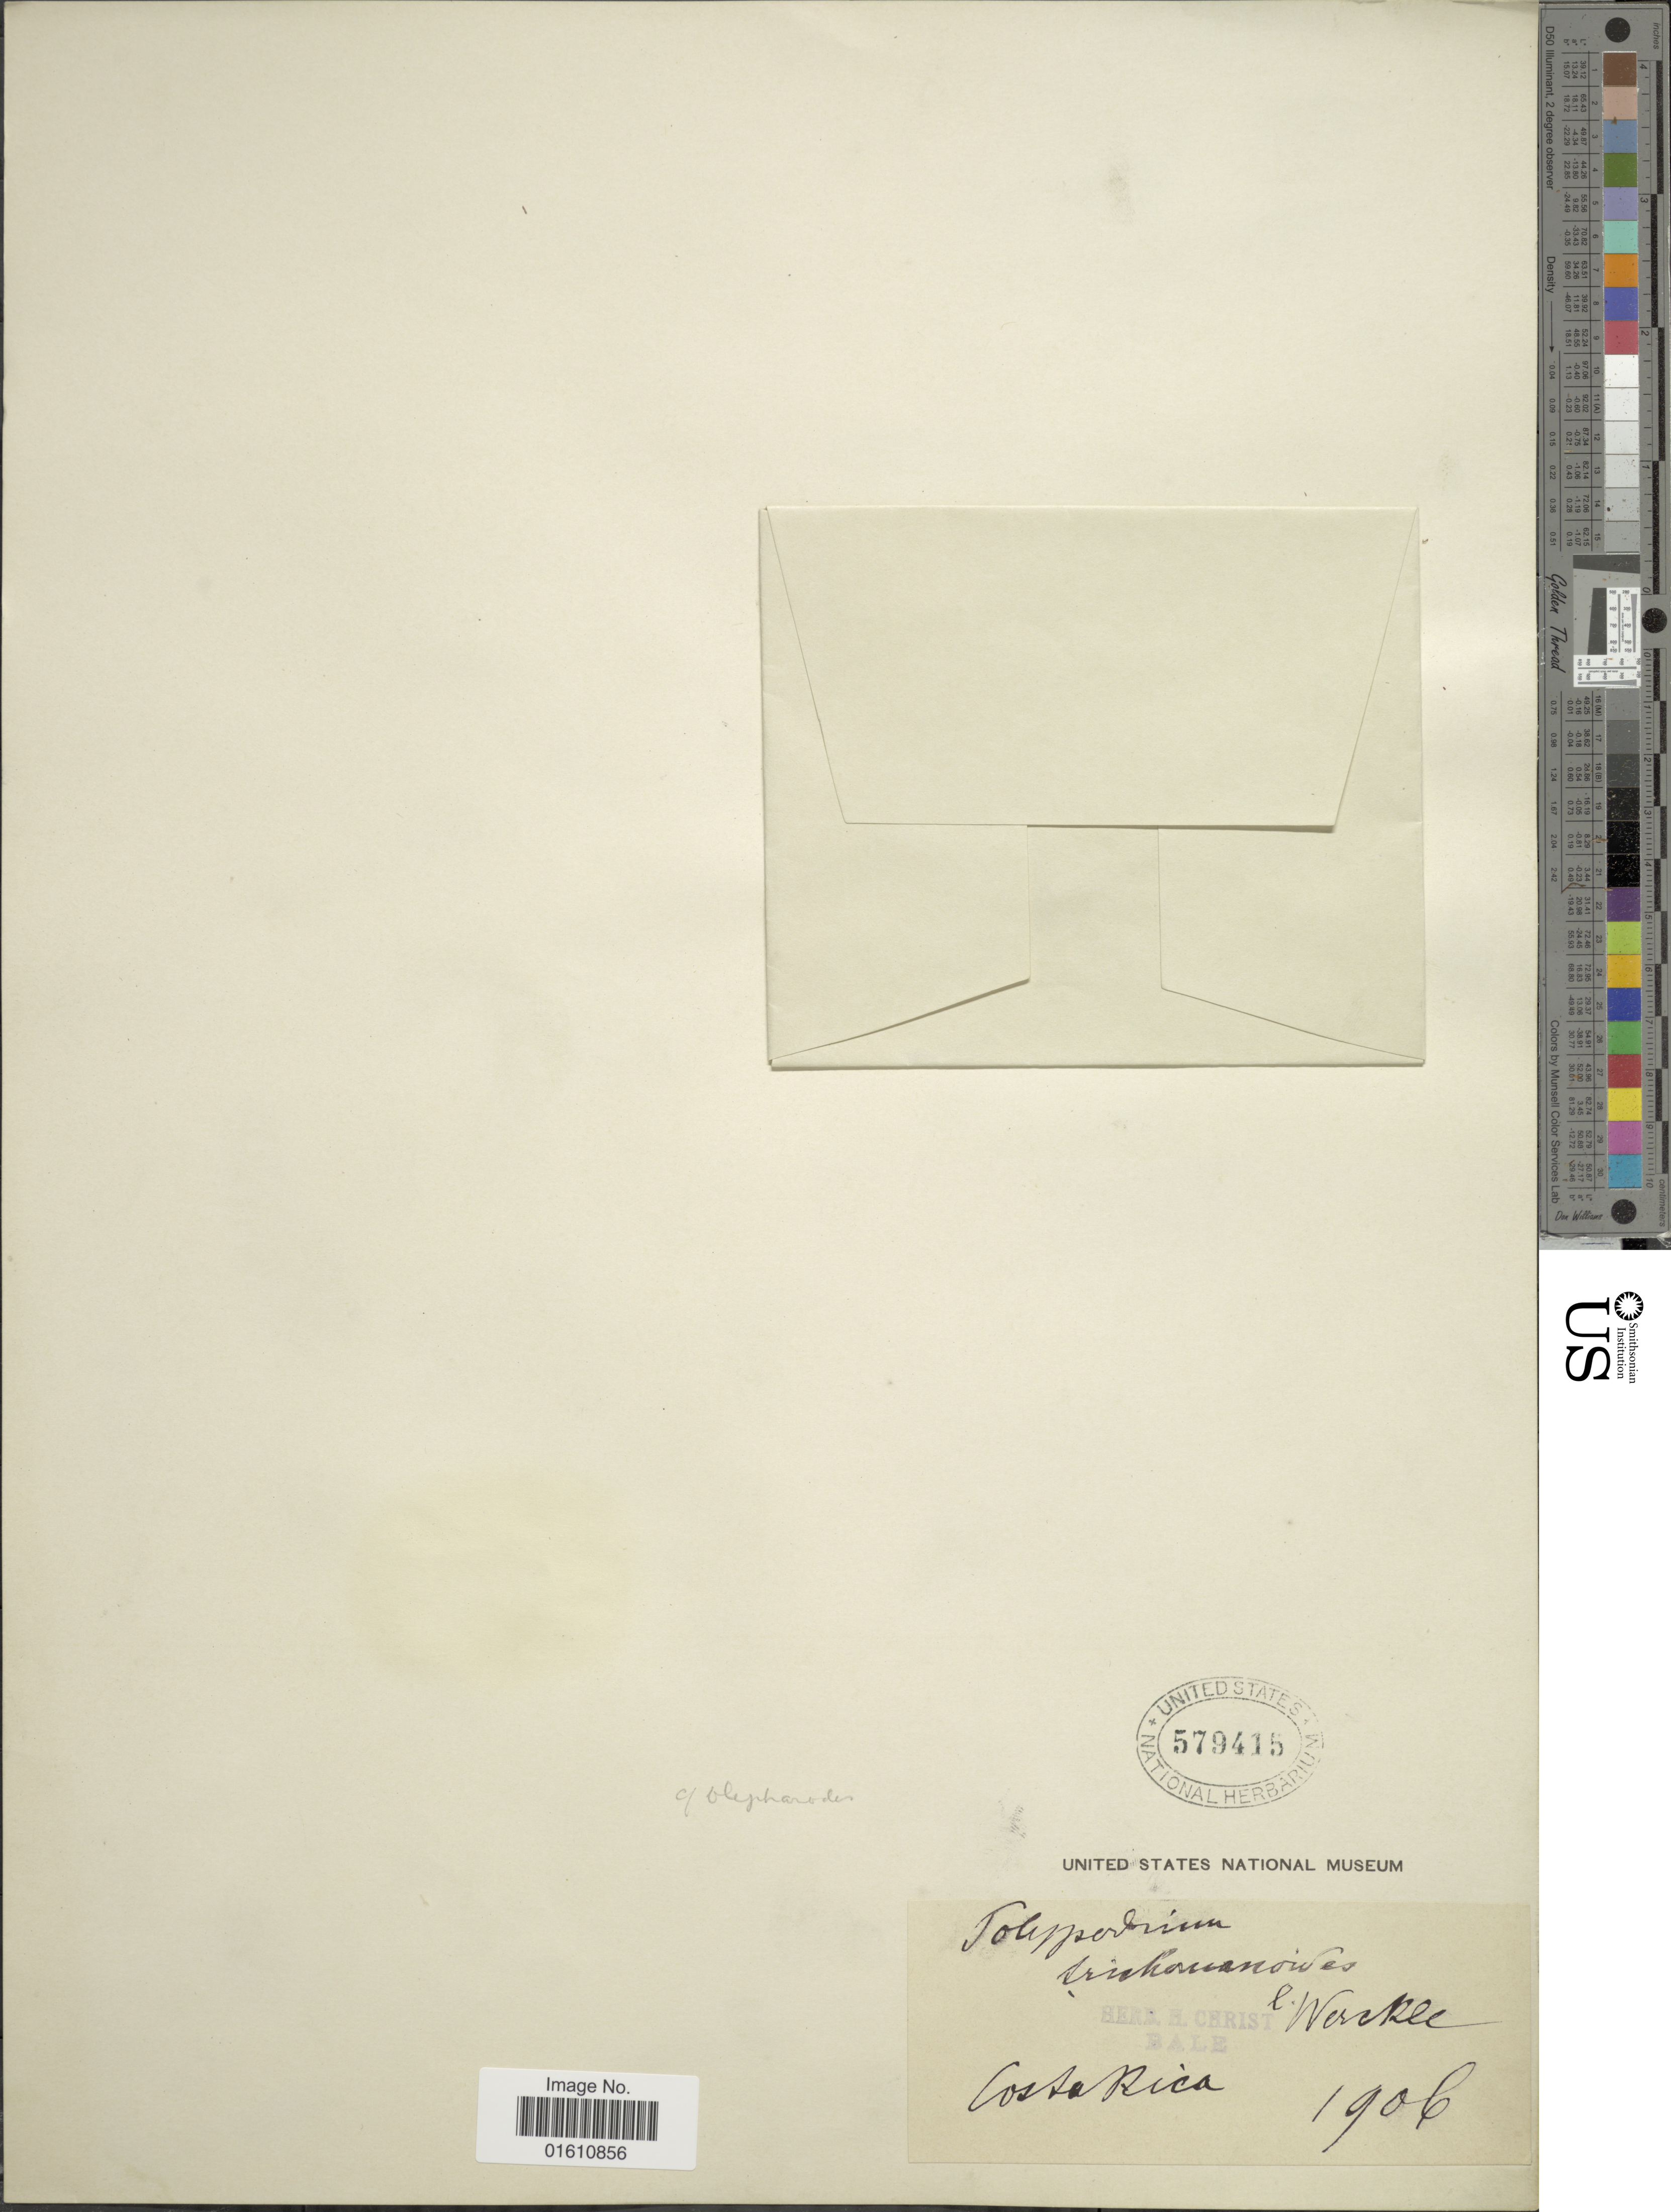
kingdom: Plantae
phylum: Tracheophyta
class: Polypodiopsida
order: Polypodiales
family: Polypodiaceae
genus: Moranopteris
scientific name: Moranopteris taenifolia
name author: (Jenman) R. Y. Hirai & J. Prado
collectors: Werckle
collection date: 1906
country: Costa Rica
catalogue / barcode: US 579415